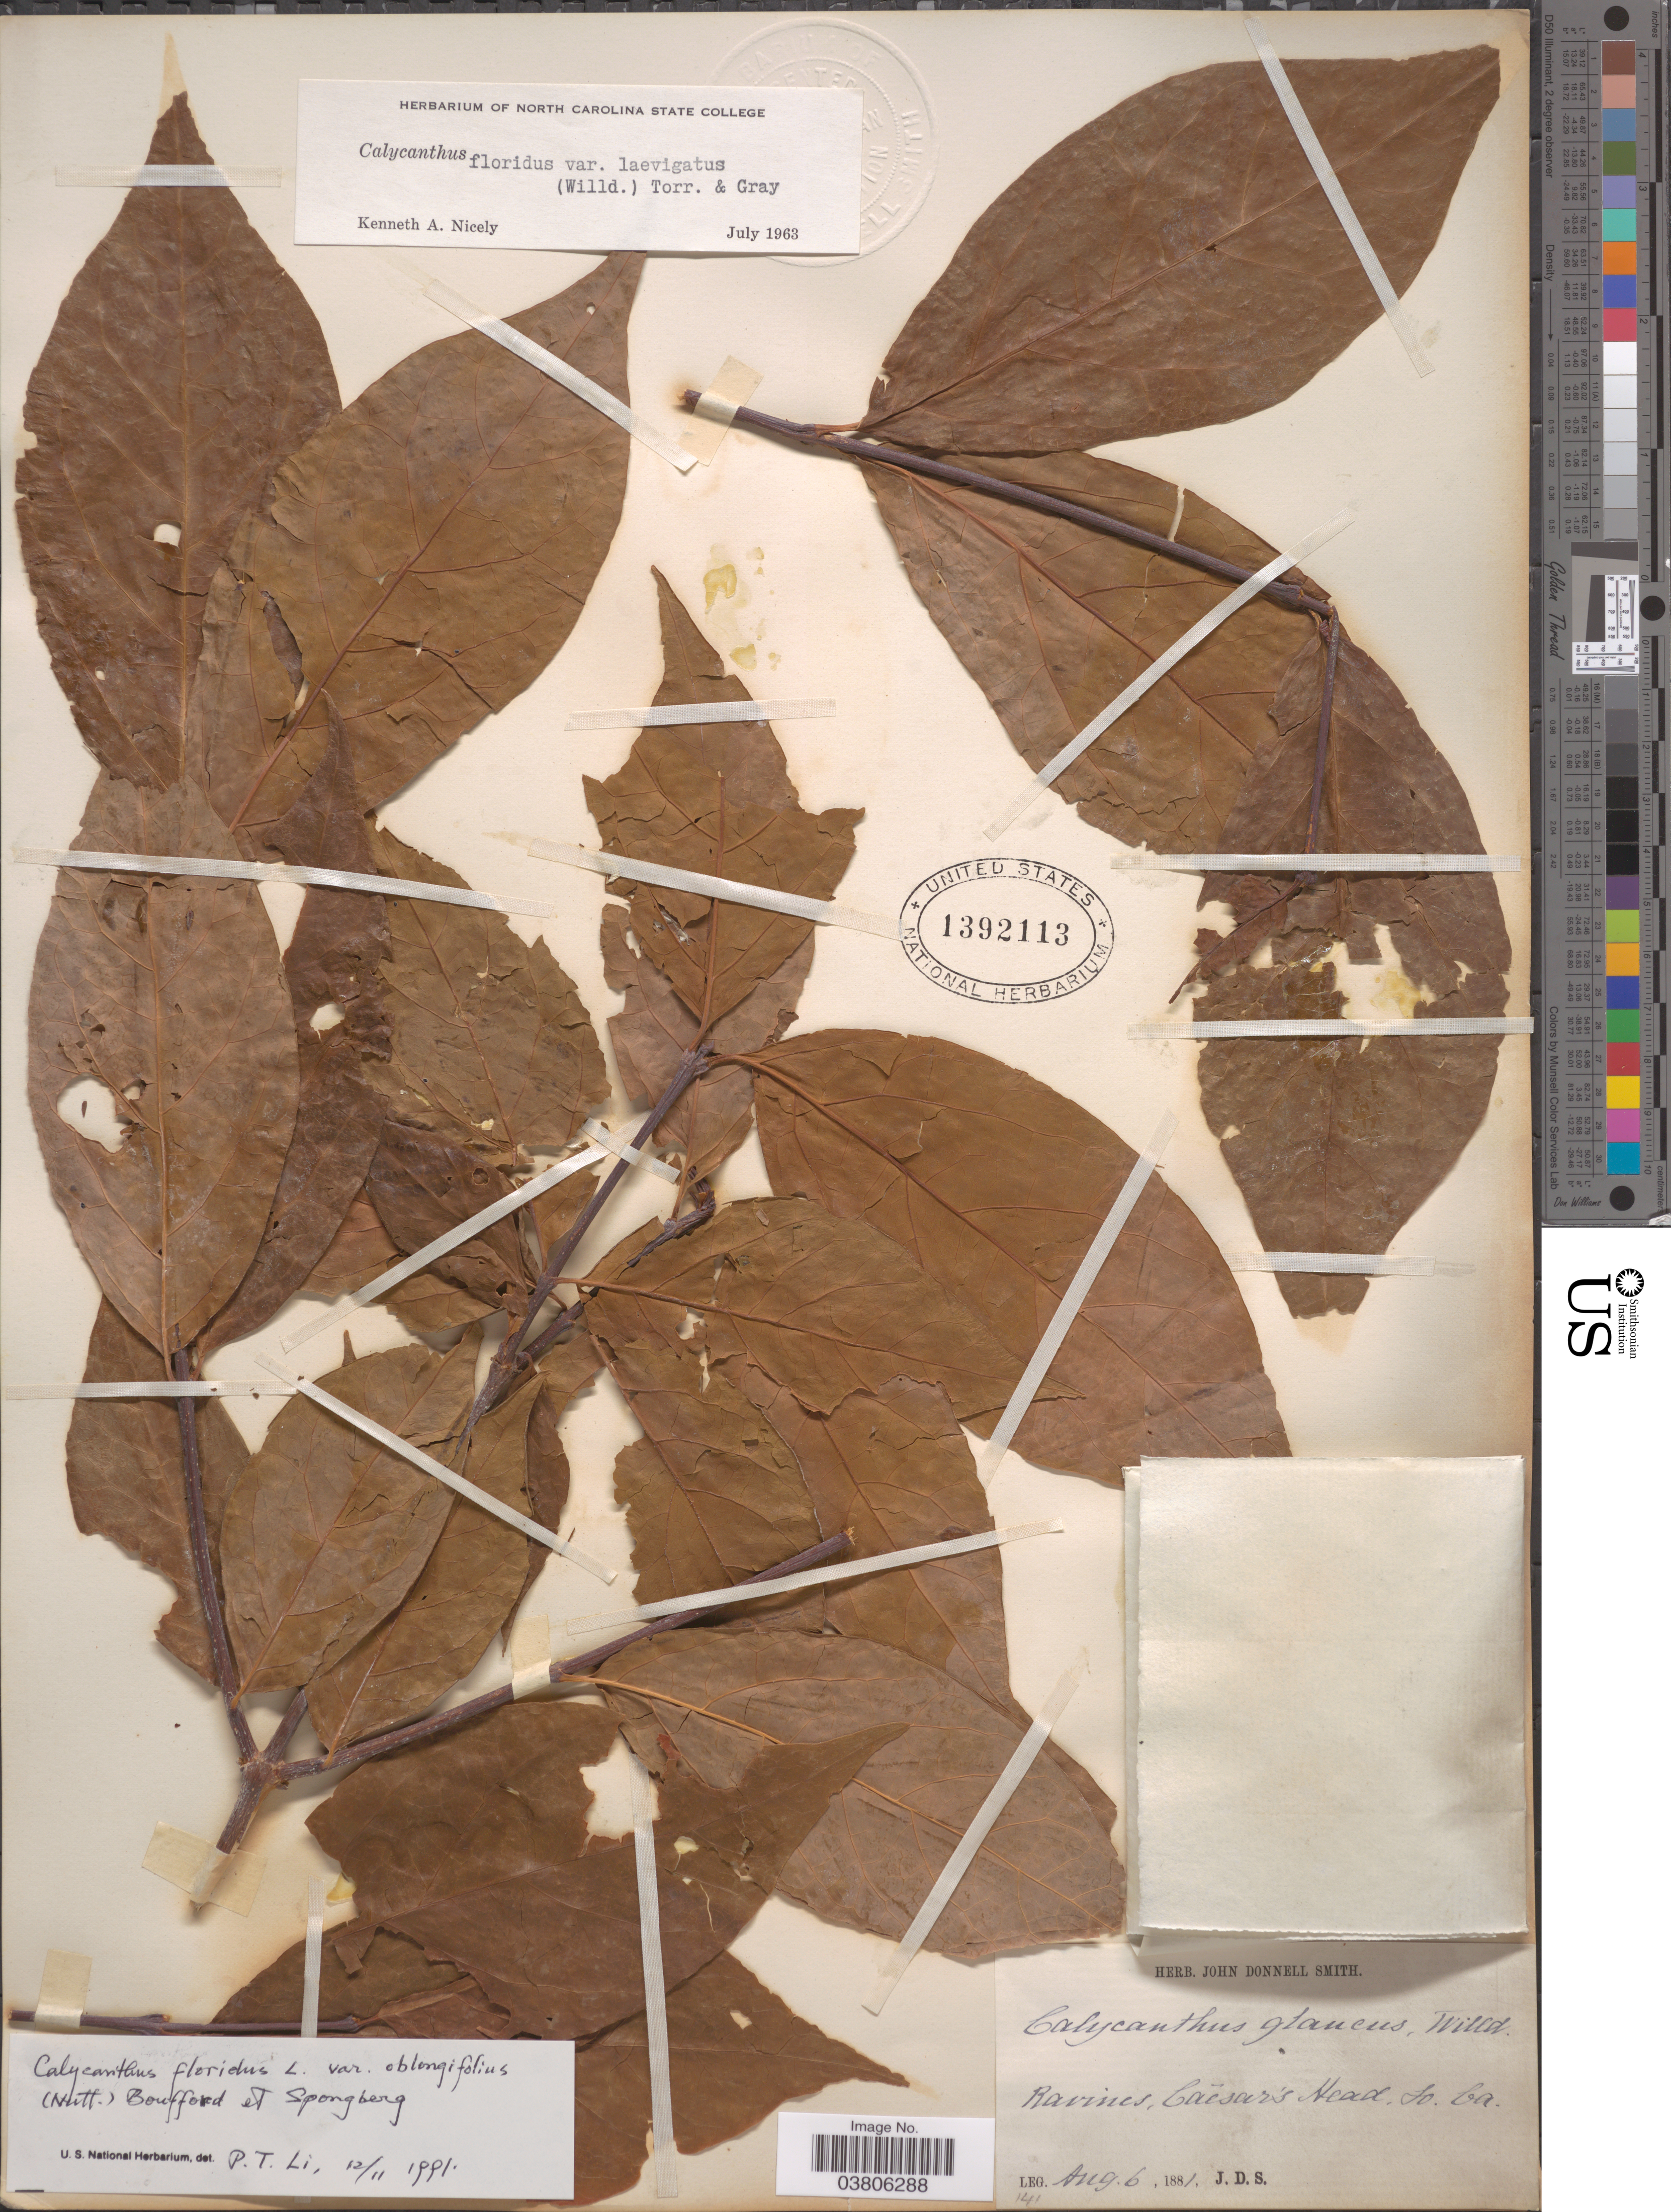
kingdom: Plantae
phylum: Tracheophyta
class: Magnoliopsida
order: Laurales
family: Calycanthaceae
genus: Calycanthus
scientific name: Calycanthus floridus var. laevigatus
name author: (Willd.) Torr. & A. Gray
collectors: J. Donnell Smith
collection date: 1881-08-06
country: United States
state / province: South Carolina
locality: Ravines, Caésar's Head.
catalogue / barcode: US 1392113